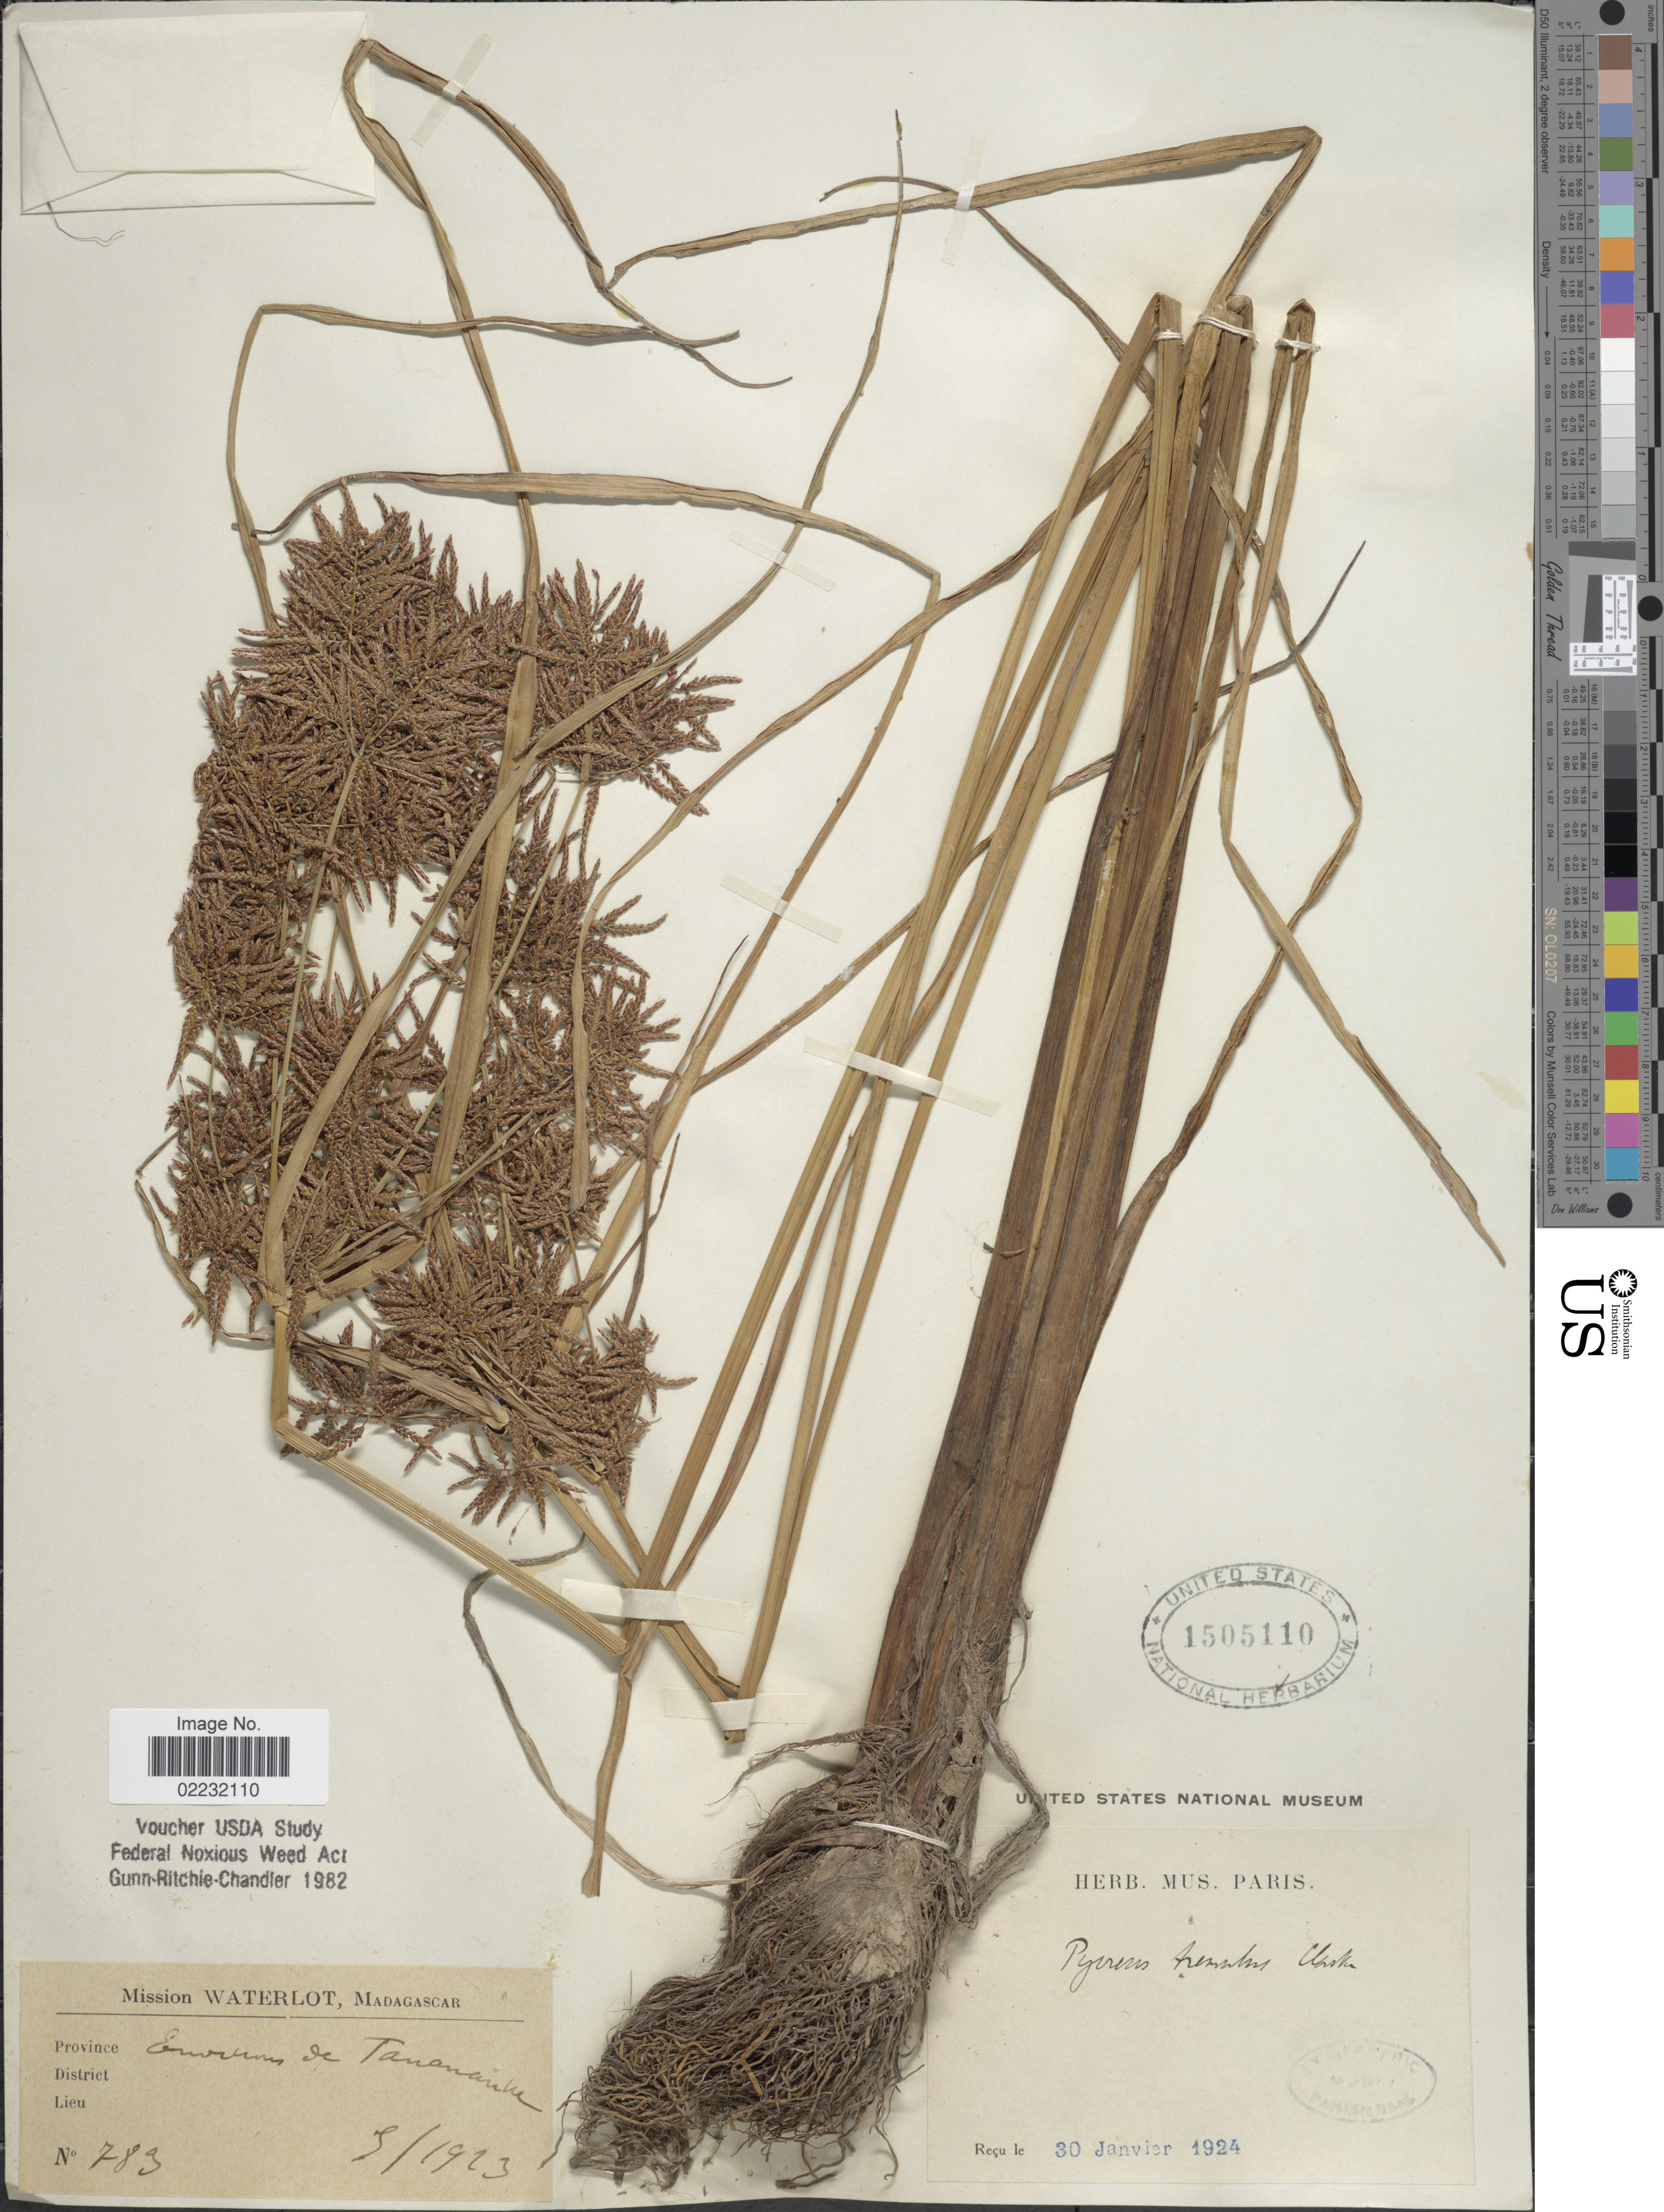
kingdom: Plantae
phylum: Tracheophyta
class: Liliopsida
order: Poales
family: Cyperaceae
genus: Cyperus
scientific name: Cyperus flavicomus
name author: Michx.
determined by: Strong, Mark T., (BOT), Smithsonian Institution - National Museum of Natural History (UNITED STATES)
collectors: E. G. Waterlot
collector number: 283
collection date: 1923-05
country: Madagascar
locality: Environs de Tananarive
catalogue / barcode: US 1505110